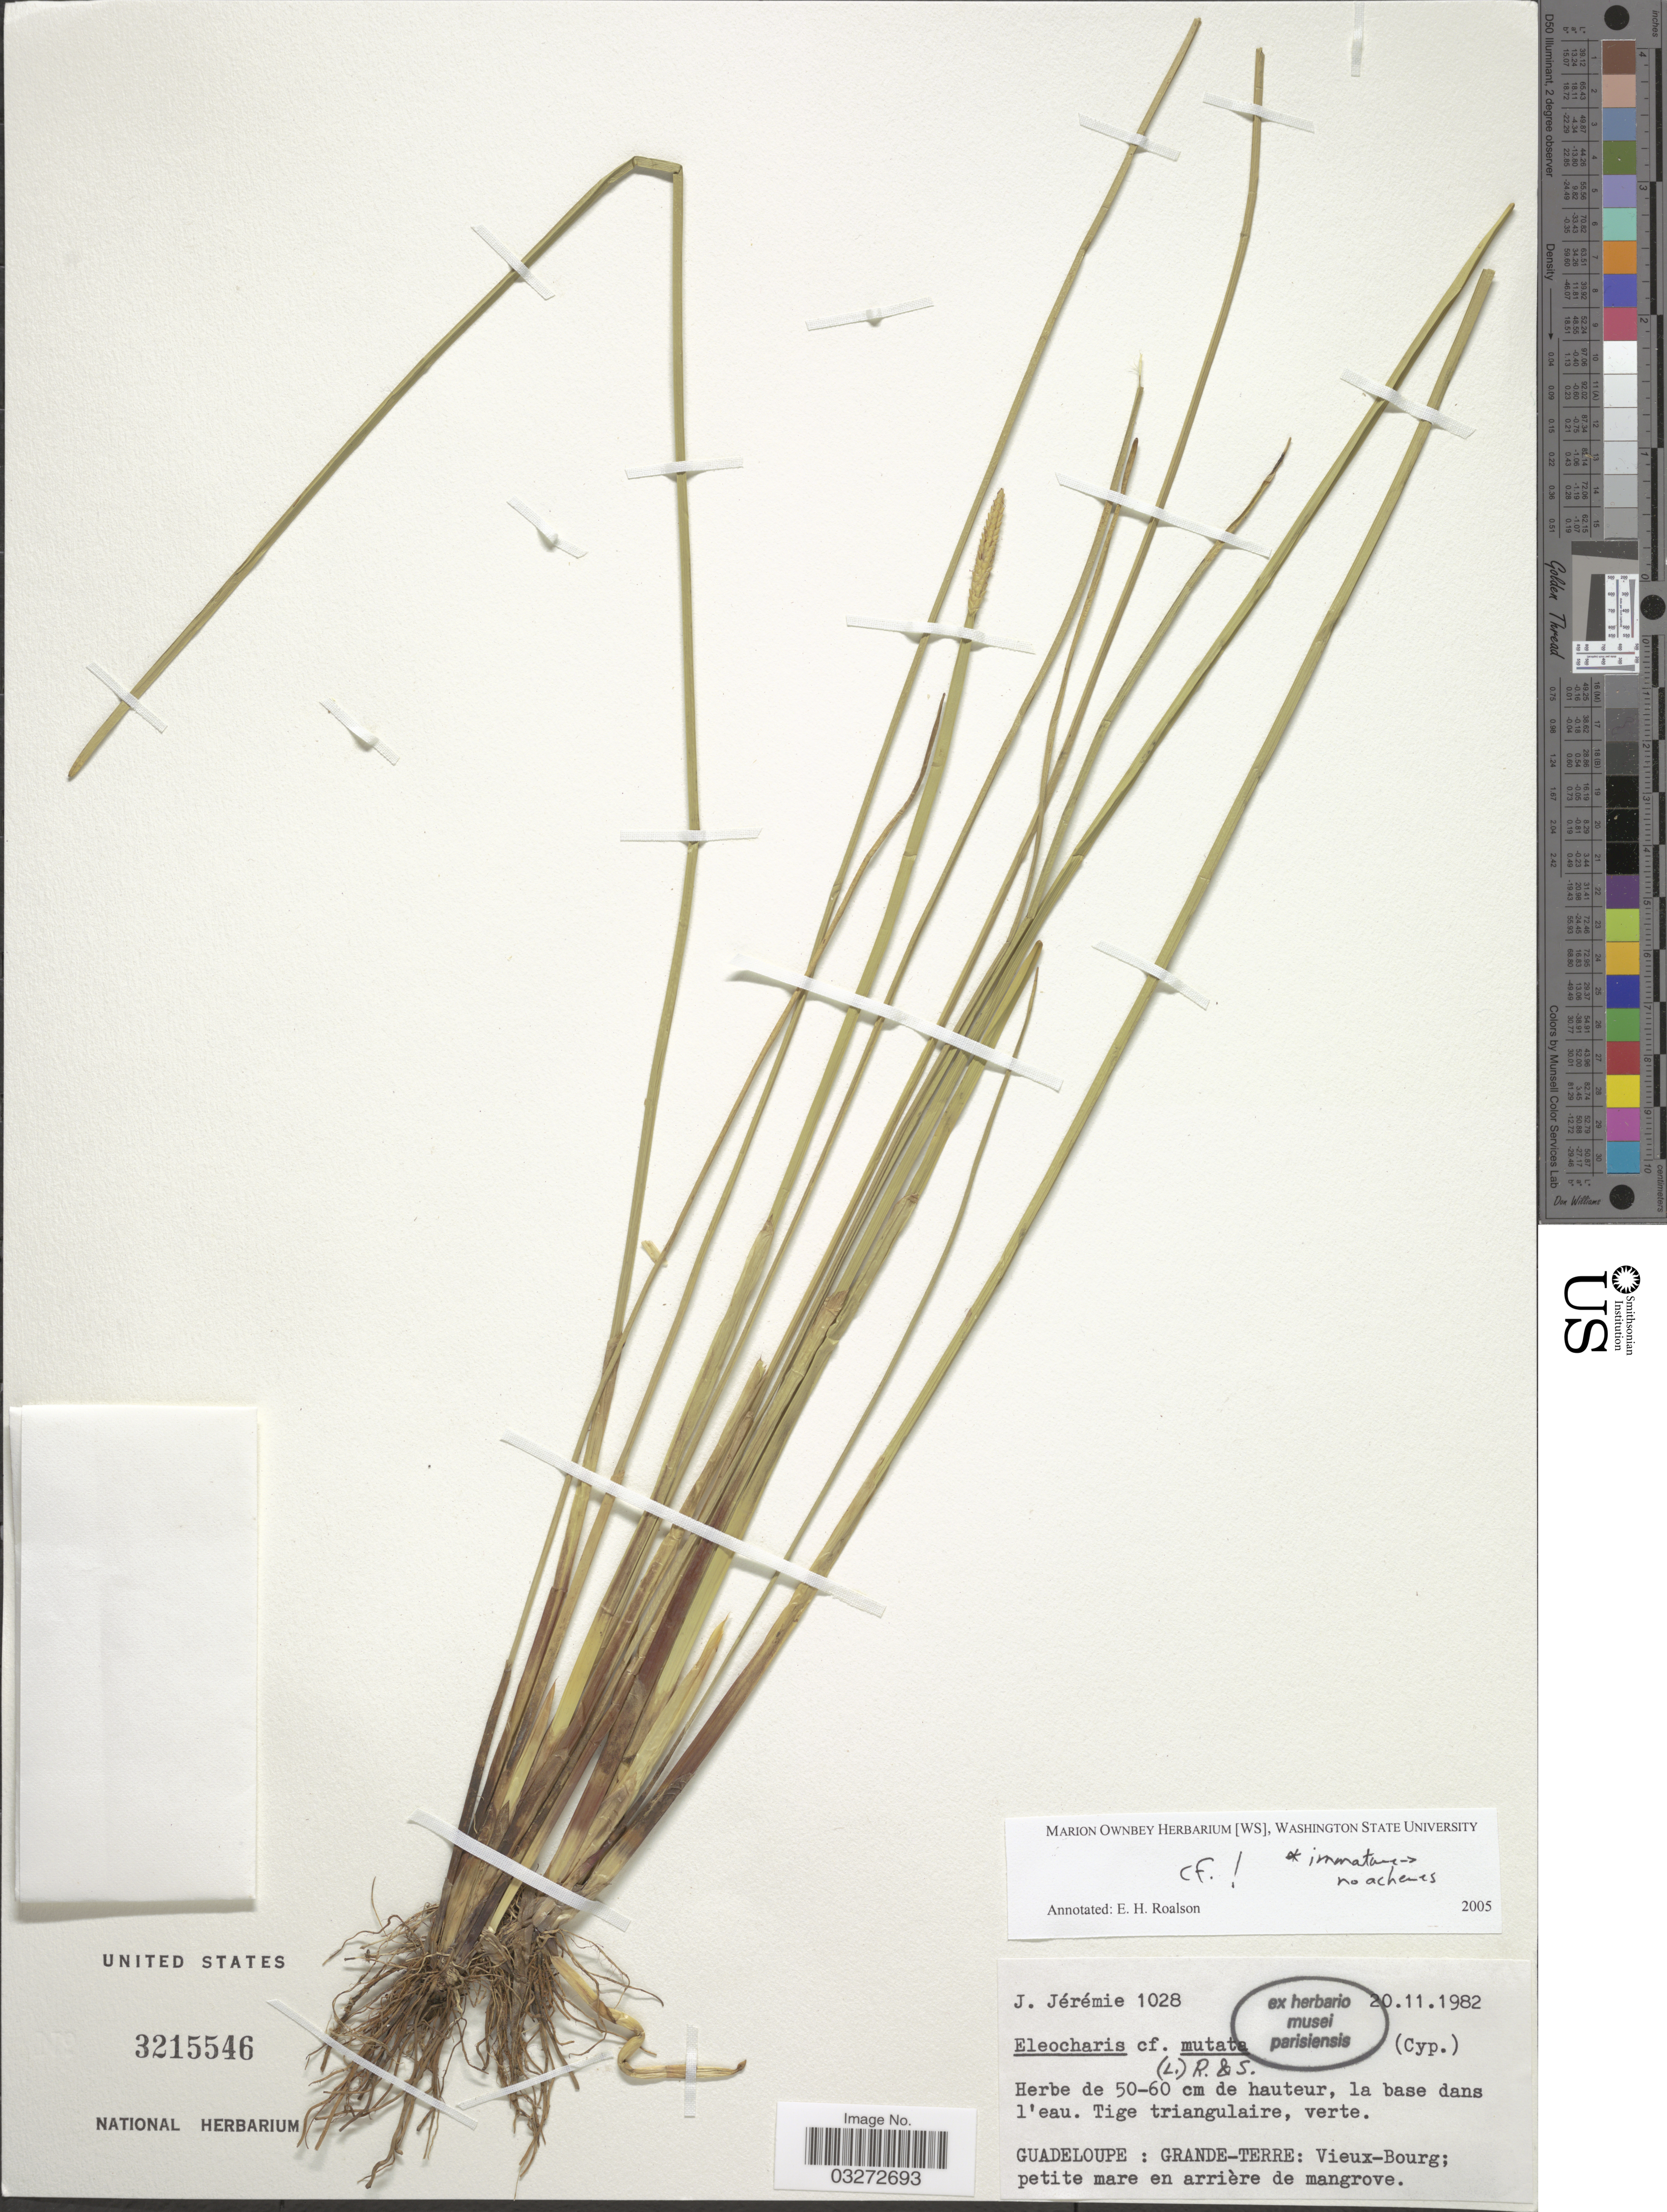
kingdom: Plantae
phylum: Tracheophyta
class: Liliopsida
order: Poales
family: Cyperaceae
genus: Eleocharis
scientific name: Eleocharis mutata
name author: (L.) Roem. & Schult.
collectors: J. Jérémie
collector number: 1028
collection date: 1982-11-20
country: Guadeloupe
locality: Grande-Terre: Vieux-Bourg; petit mare en arrière de mangrove.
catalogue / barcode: US 3215546